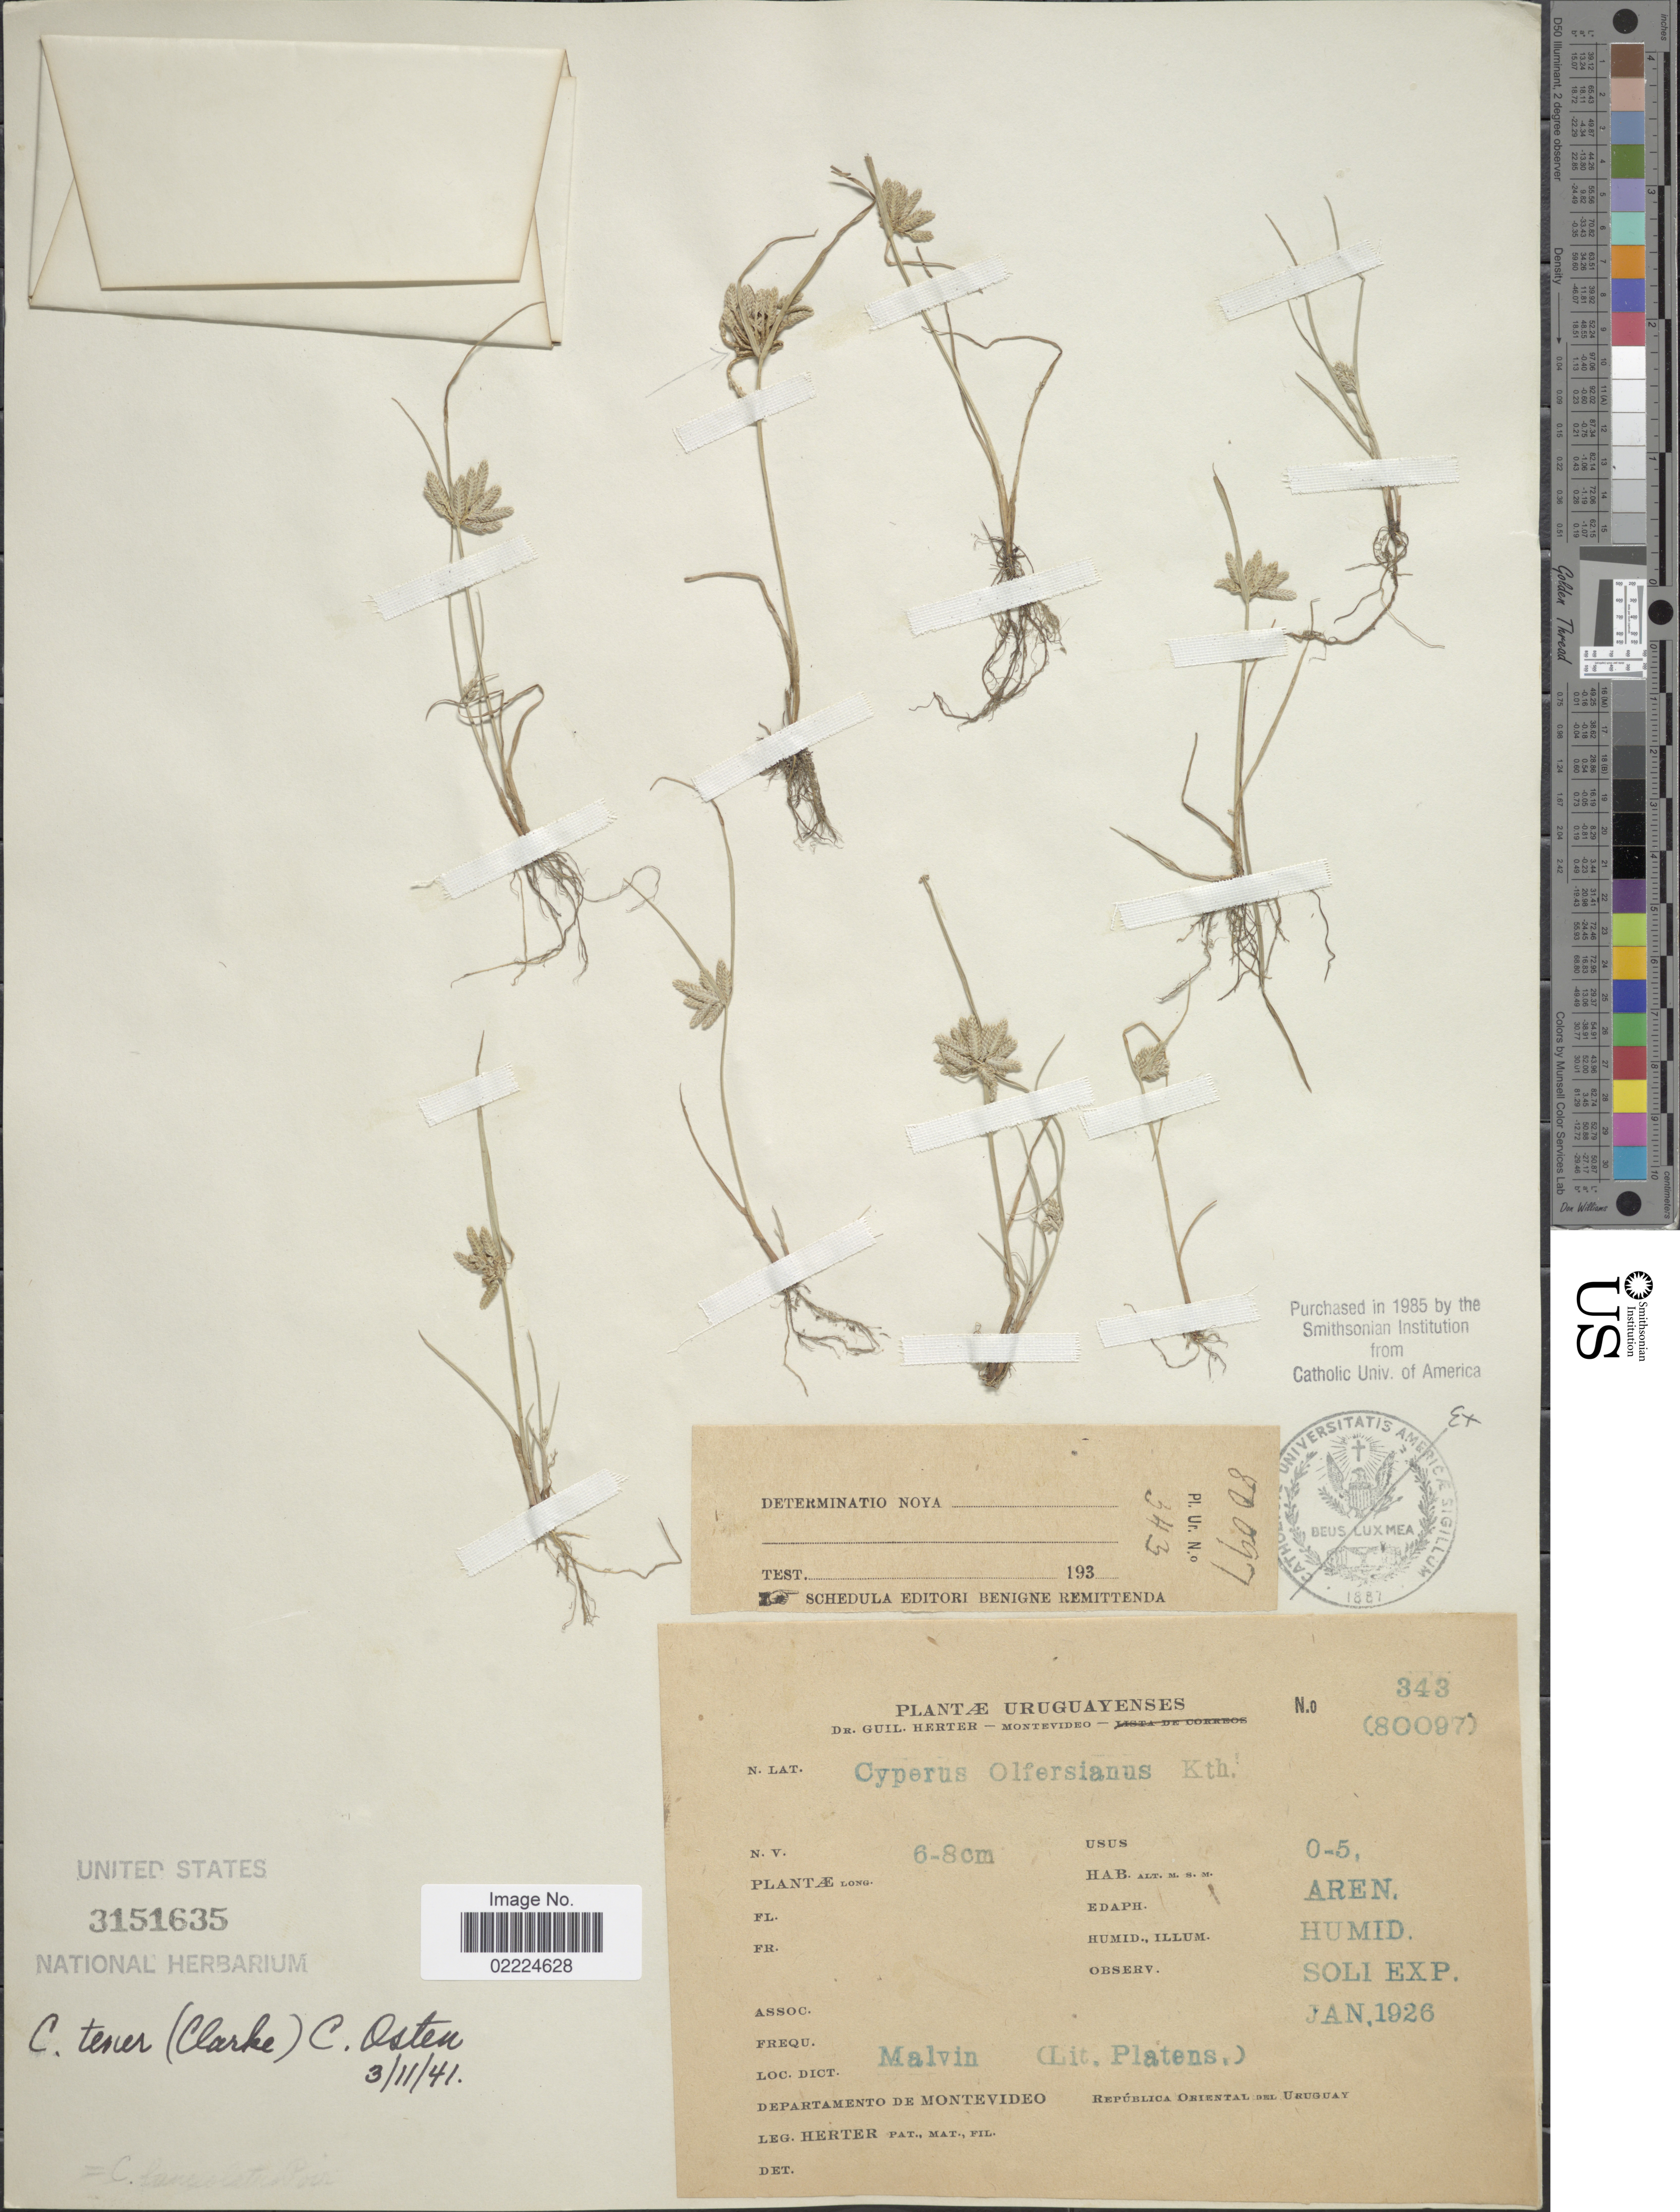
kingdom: Plantae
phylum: Tracheophyta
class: Liliopsida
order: Poales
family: Cyperaceae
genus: Cyperus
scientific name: Cyperus barrosianus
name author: Herter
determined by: Strong, Mark T., (BOT), Smithsonian Institution - National Museum of Natural History (UNITED STATES)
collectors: W. G. Herter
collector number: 343/80097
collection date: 1926-01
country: Uruguay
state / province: Montevideo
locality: Dict. Malvin (Lit. Platens.) Departamento de Montevideo, Republica Oriental del Uruguay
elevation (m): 0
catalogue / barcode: US 3151635